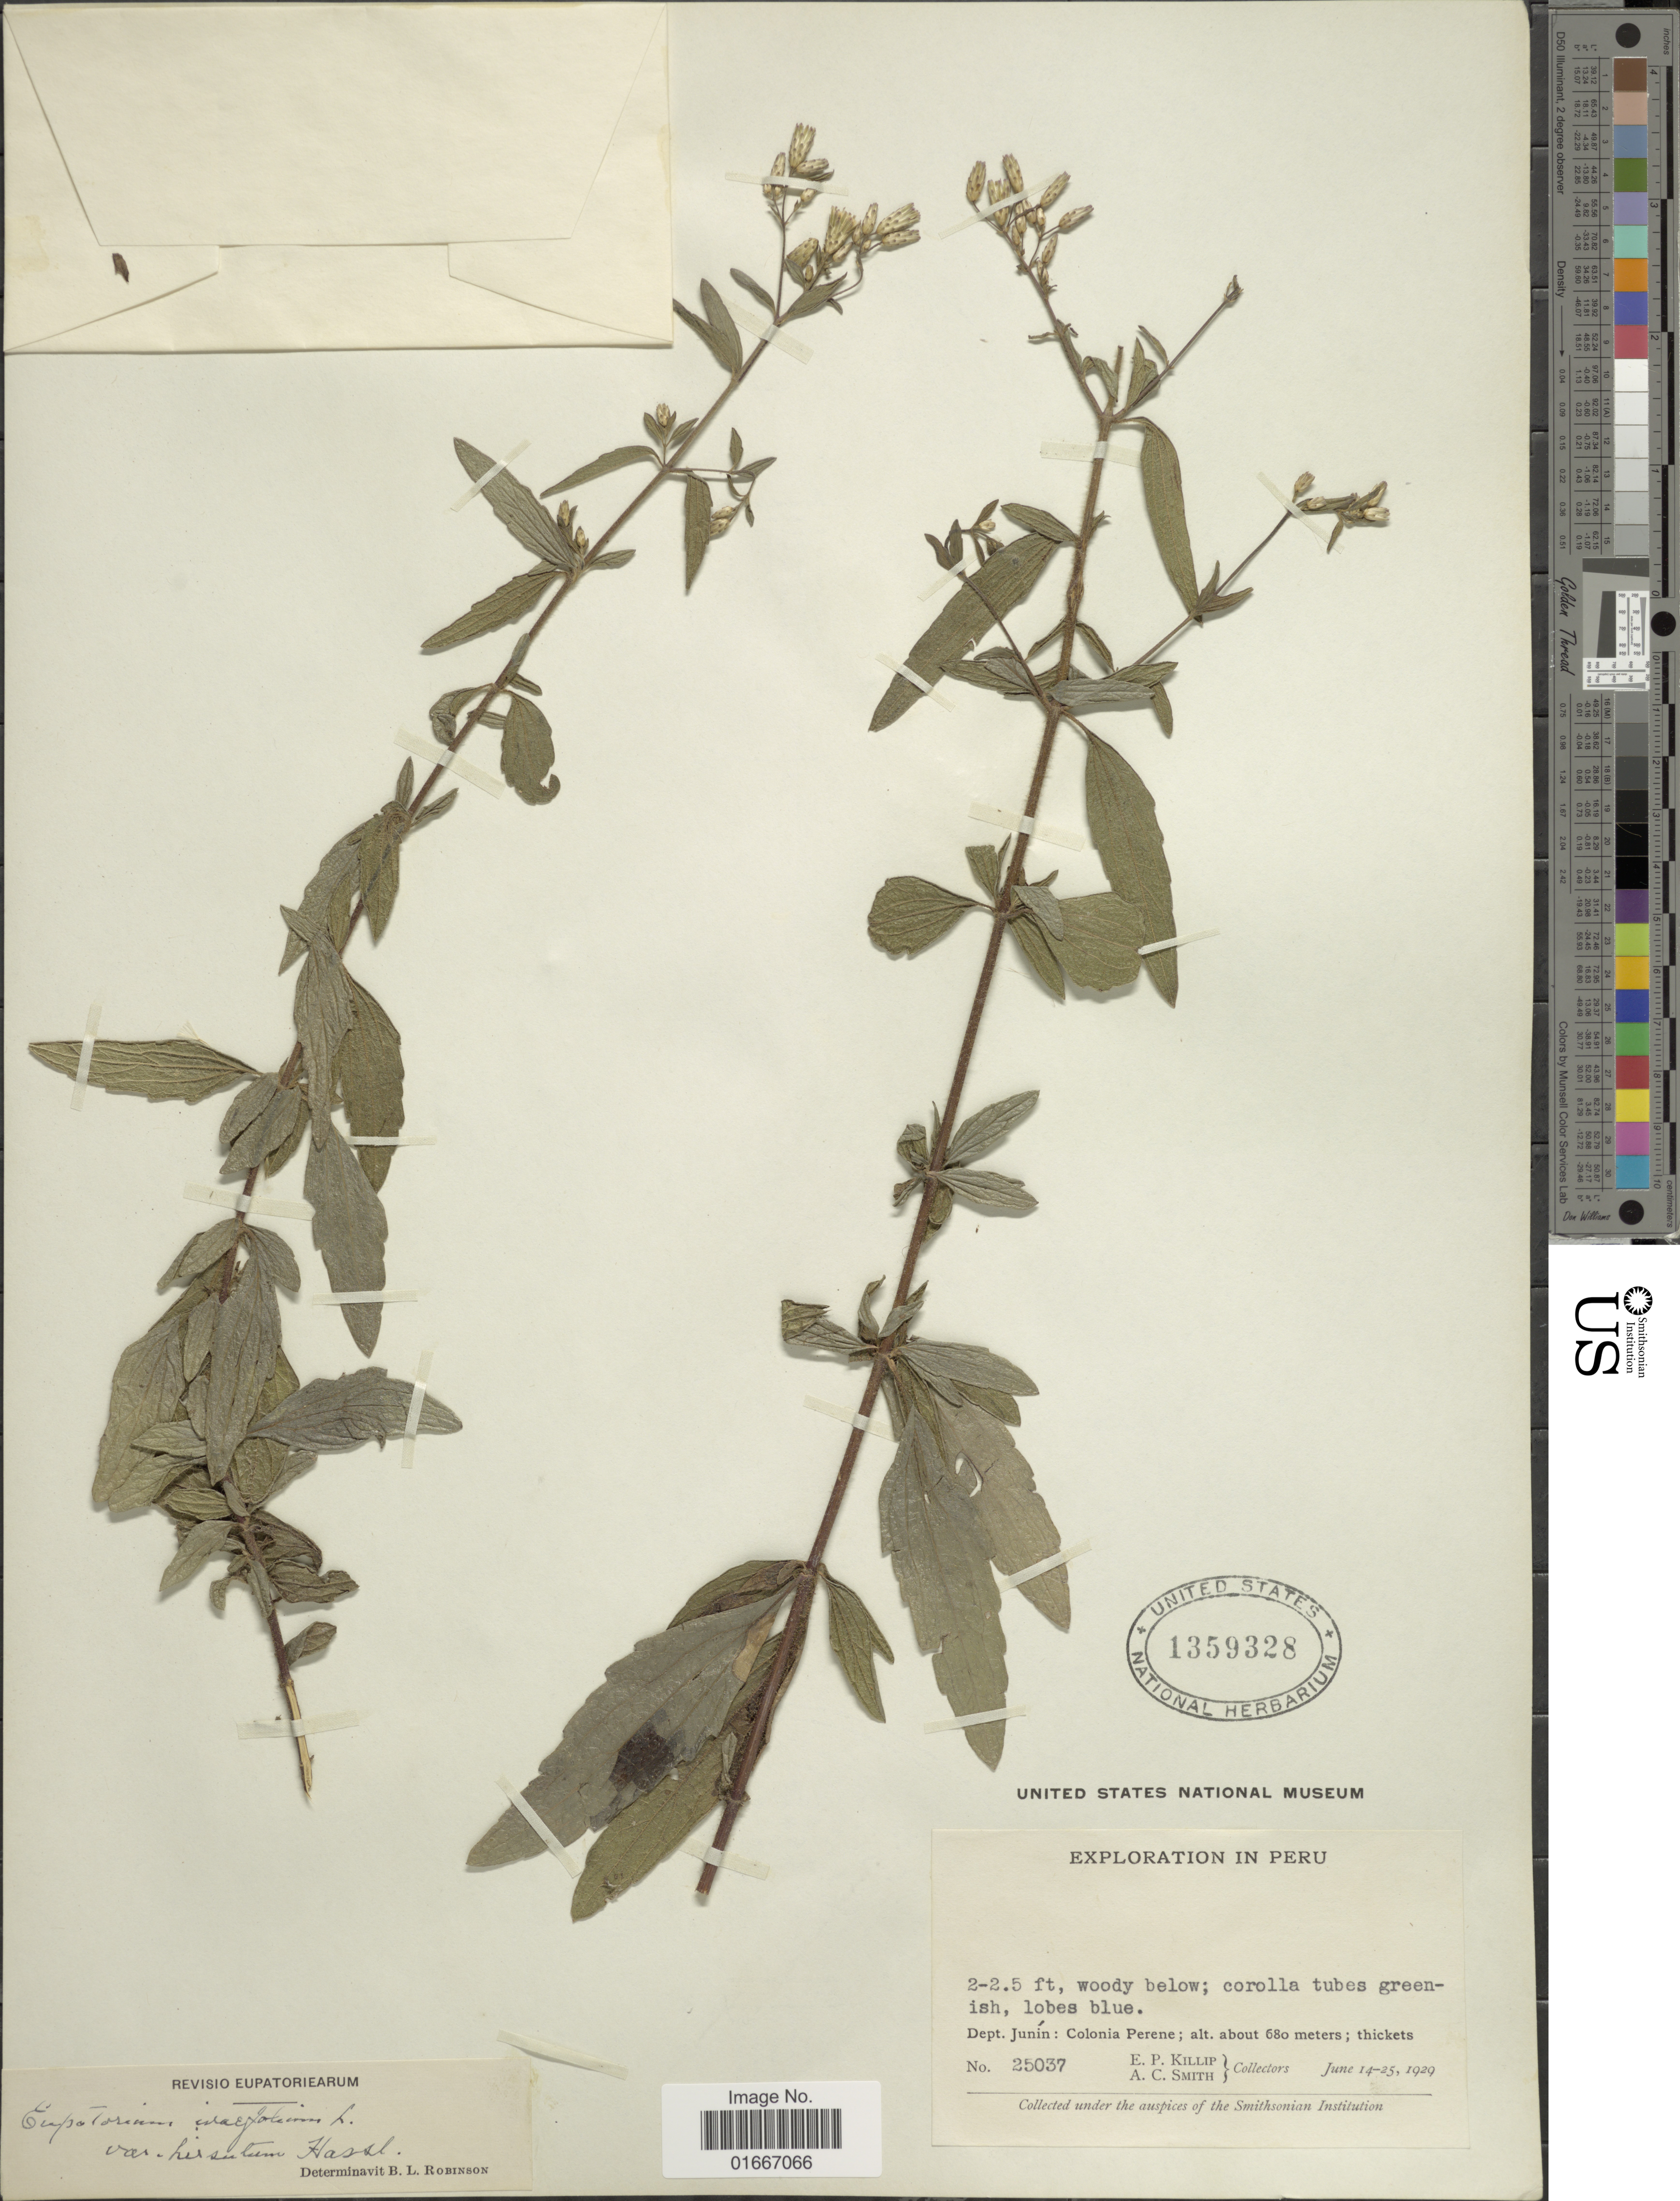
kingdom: Plantae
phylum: Tracheophyta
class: Magnoliopsida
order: Asterales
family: Asteraceae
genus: Chromolaena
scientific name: Chromolaena ivaefolia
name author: (L.) R.M. King & H. Rob.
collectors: E. P. Killip & A. C. Smith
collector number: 25037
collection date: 1929-06-14/1929-06-25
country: Peru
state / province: Junín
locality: Peru. Dept. Junín: Colonia Perene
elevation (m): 680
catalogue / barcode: US 1359328